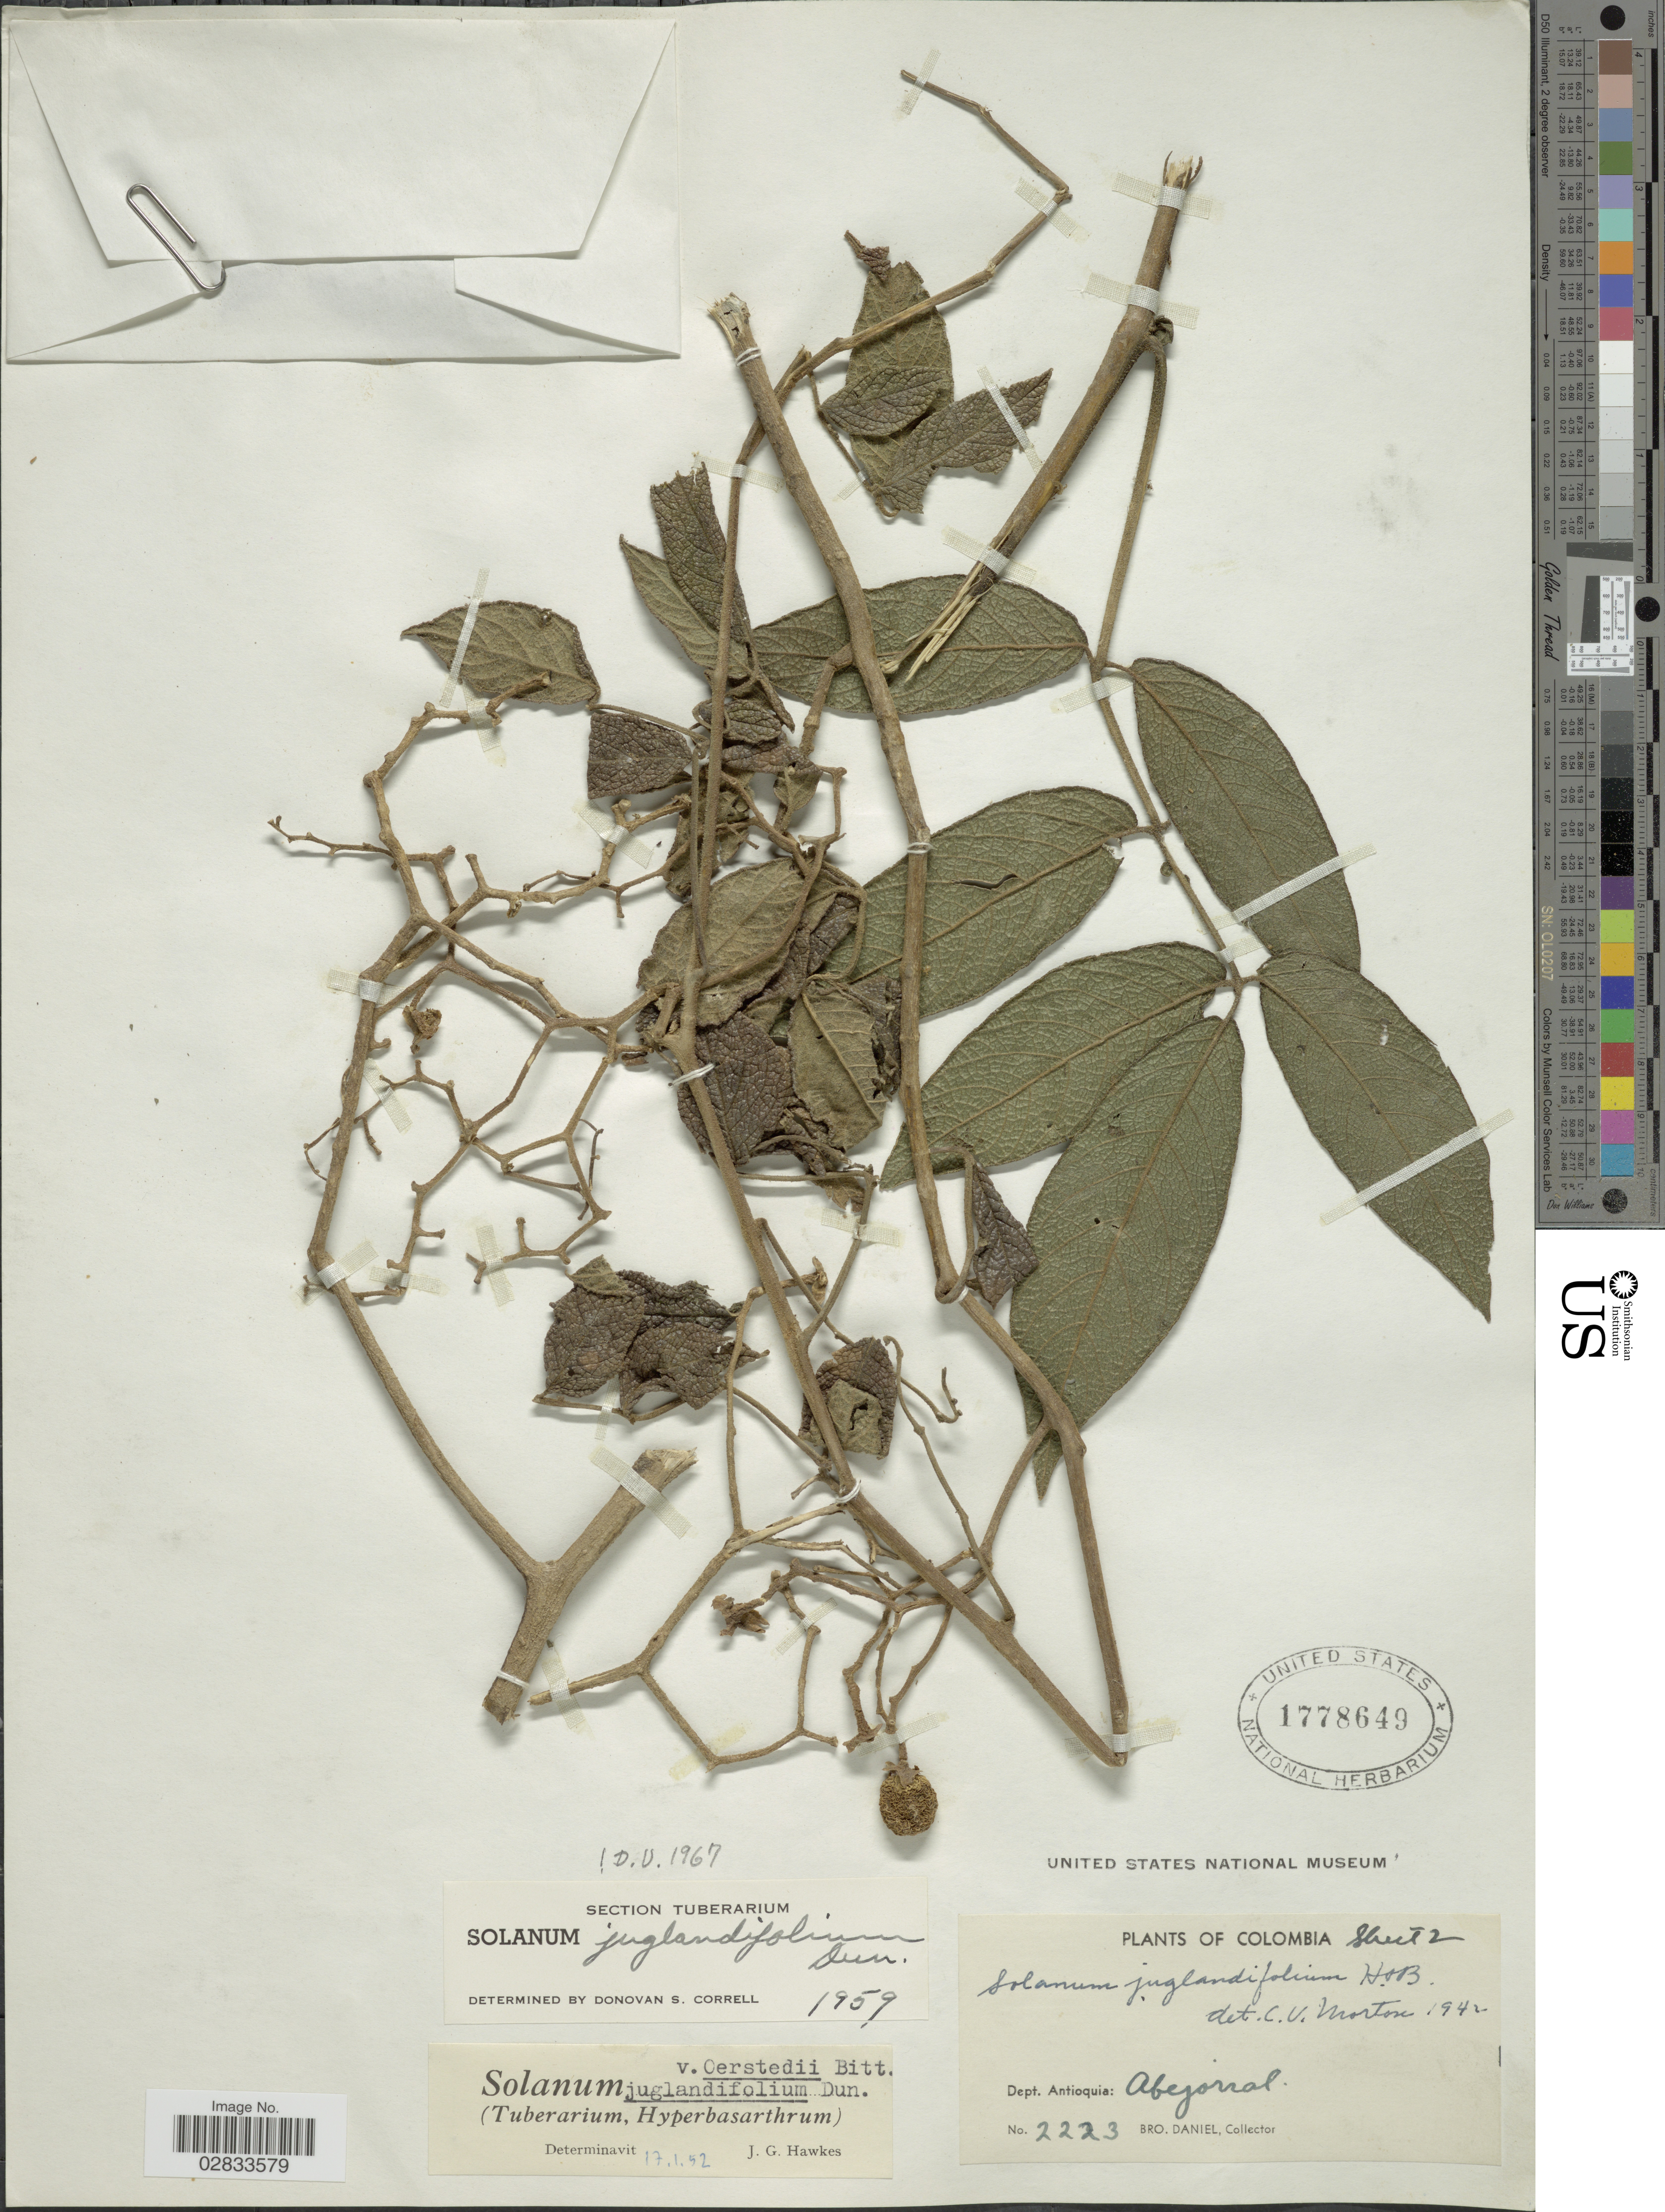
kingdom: Plantae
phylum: Tracheophyta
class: Magnoliopsida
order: Solanales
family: Solanaceae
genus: Solanum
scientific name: Solanum juglandifolium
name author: Dunal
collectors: Bro. Daniel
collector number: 2223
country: Colombia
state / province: Antioquia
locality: Dept. Antioquia: Abejorral.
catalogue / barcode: US 1778649